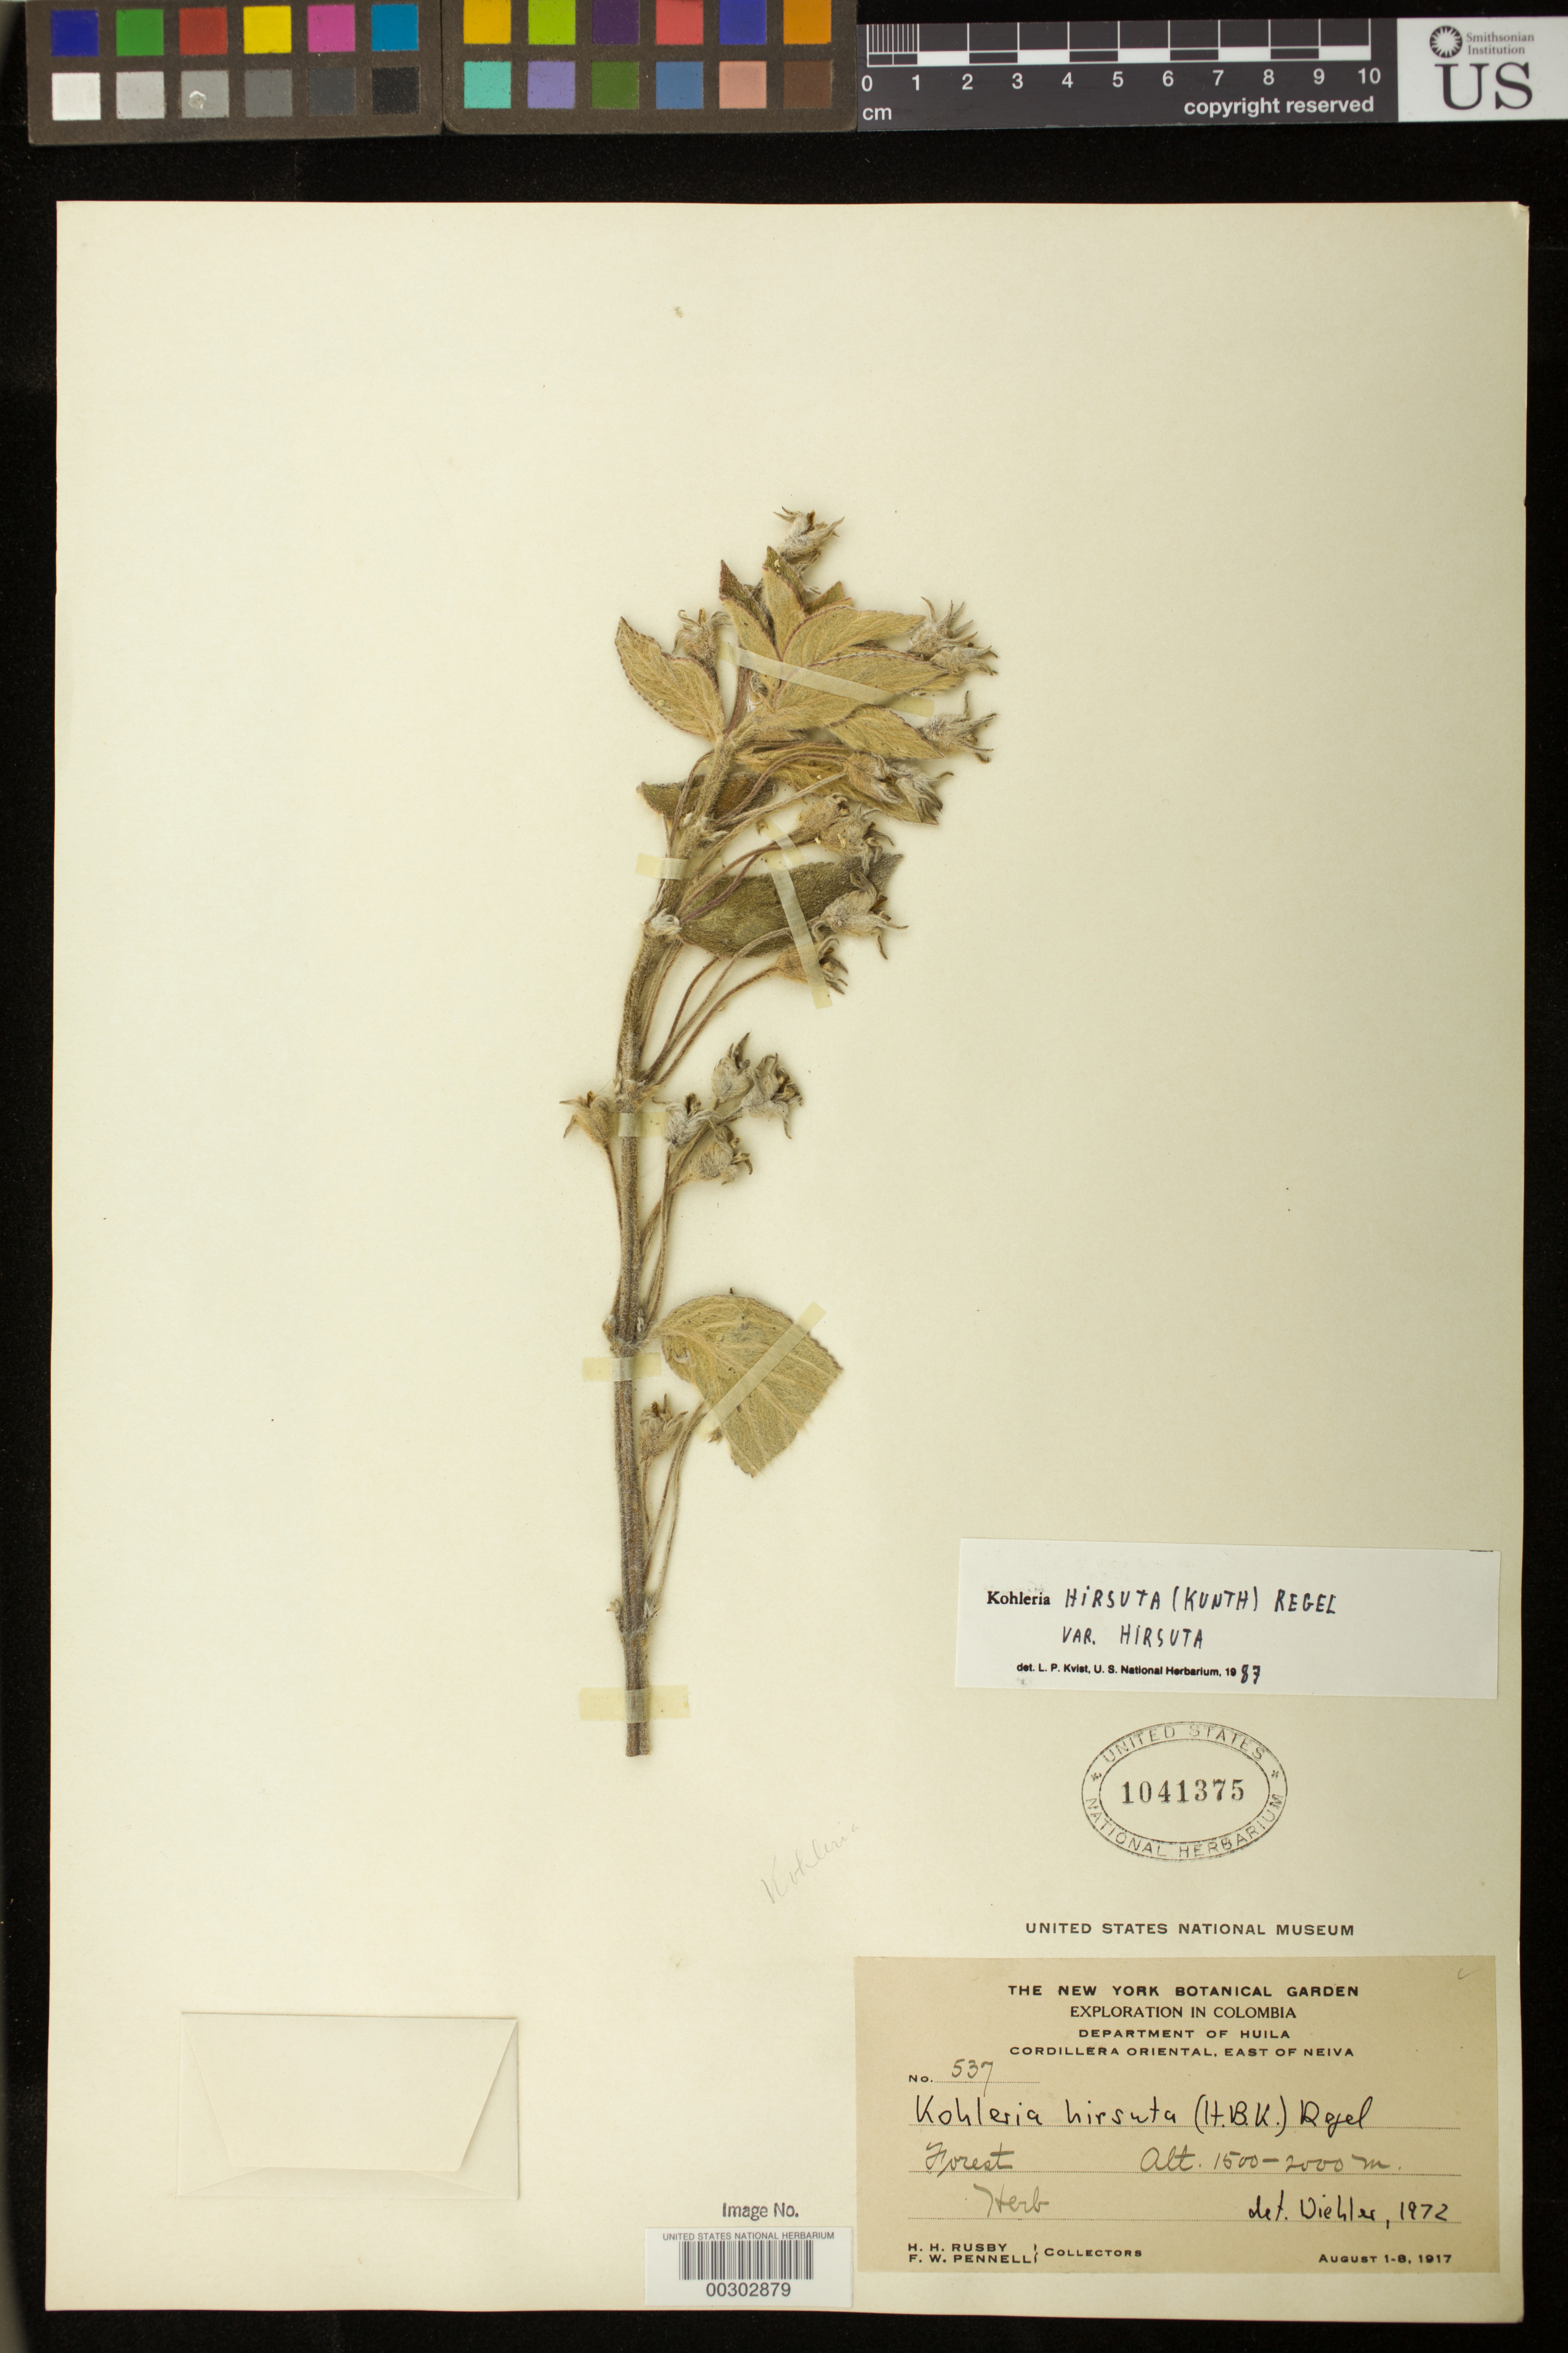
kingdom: Plantae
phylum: Tracheophyta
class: Magnoliopsida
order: Lamiales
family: Gesneriaceae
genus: Kohleria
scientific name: Kohleria hirsuta var. hirsuta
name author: (Kunth) Regel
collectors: H. H. Rusby & F. W. Pennell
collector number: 537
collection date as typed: Aug 1917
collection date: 1917-08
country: Colombia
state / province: Huila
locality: Cordillera Oriental, E of Neiva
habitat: Forest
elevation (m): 1500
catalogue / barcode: US 1041375